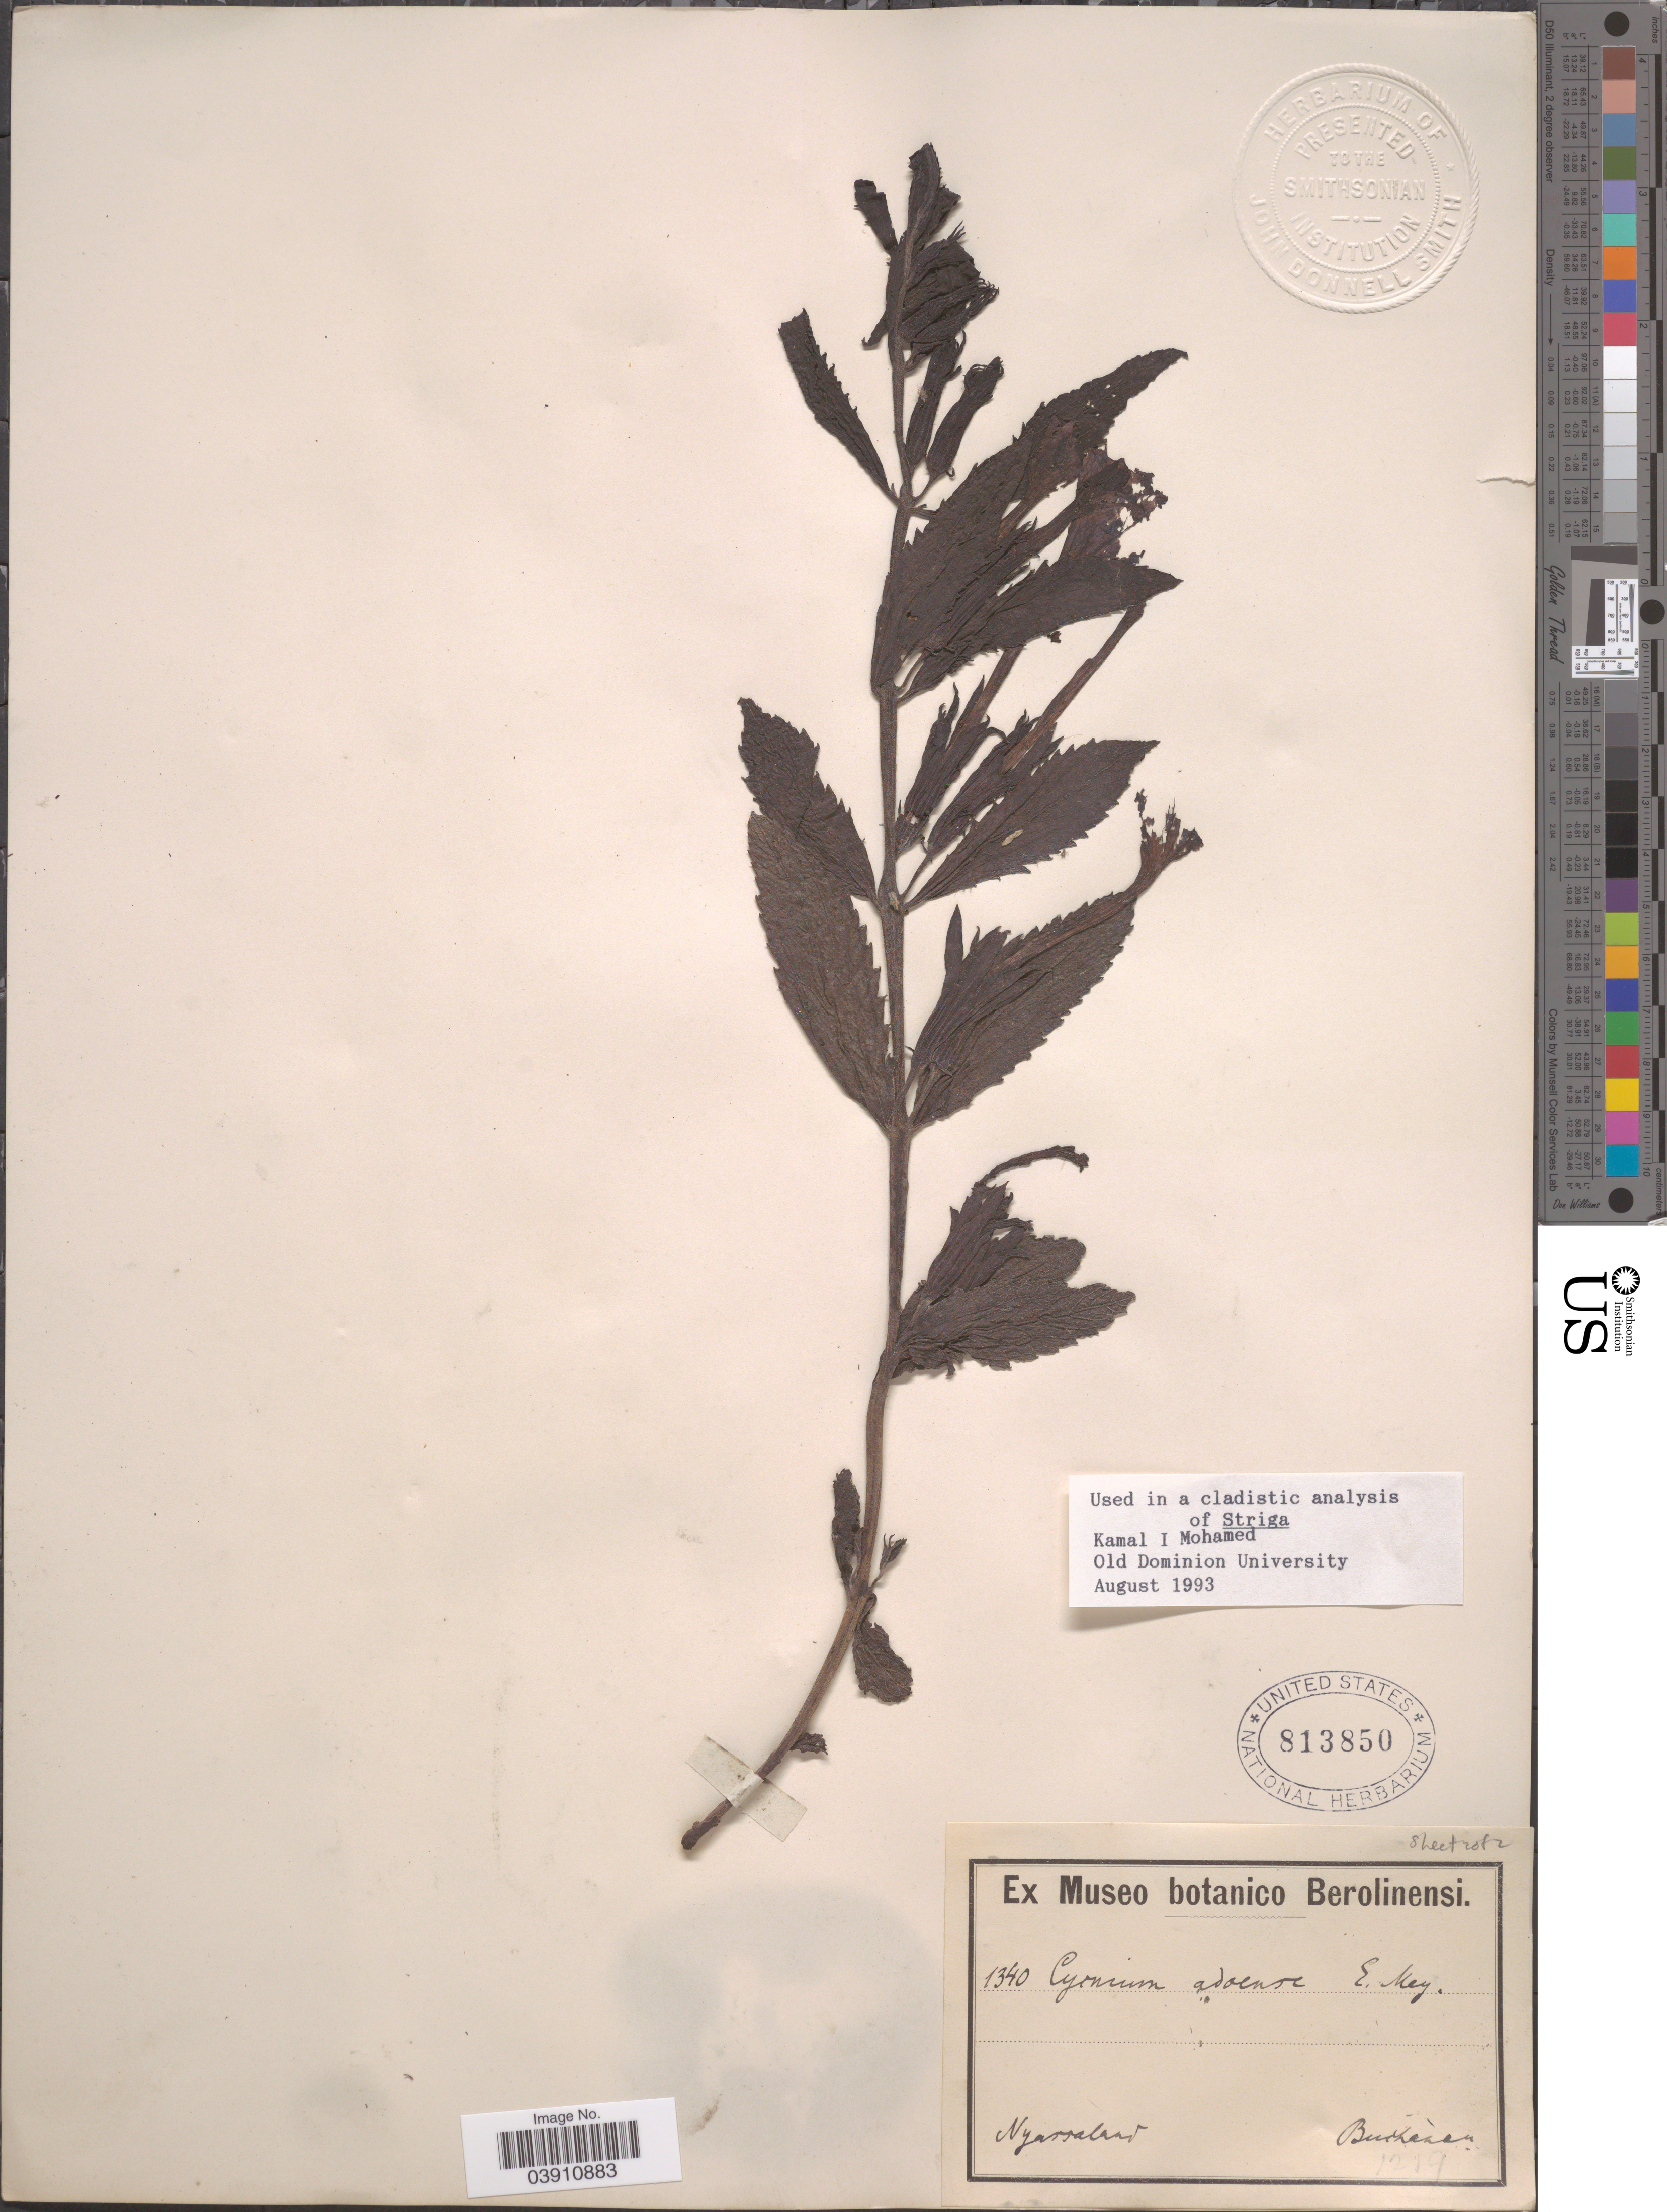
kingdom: Plantae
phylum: Tracheophyta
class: Magnoliopsida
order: Lamiales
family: Orobanchaceae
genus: Cycnium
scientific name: Cycnium adonense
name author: E. Mey. ex Benth.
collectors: -. Buchanan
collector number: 1340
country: Malawi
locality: Nyassaland.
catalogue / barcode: US 813850